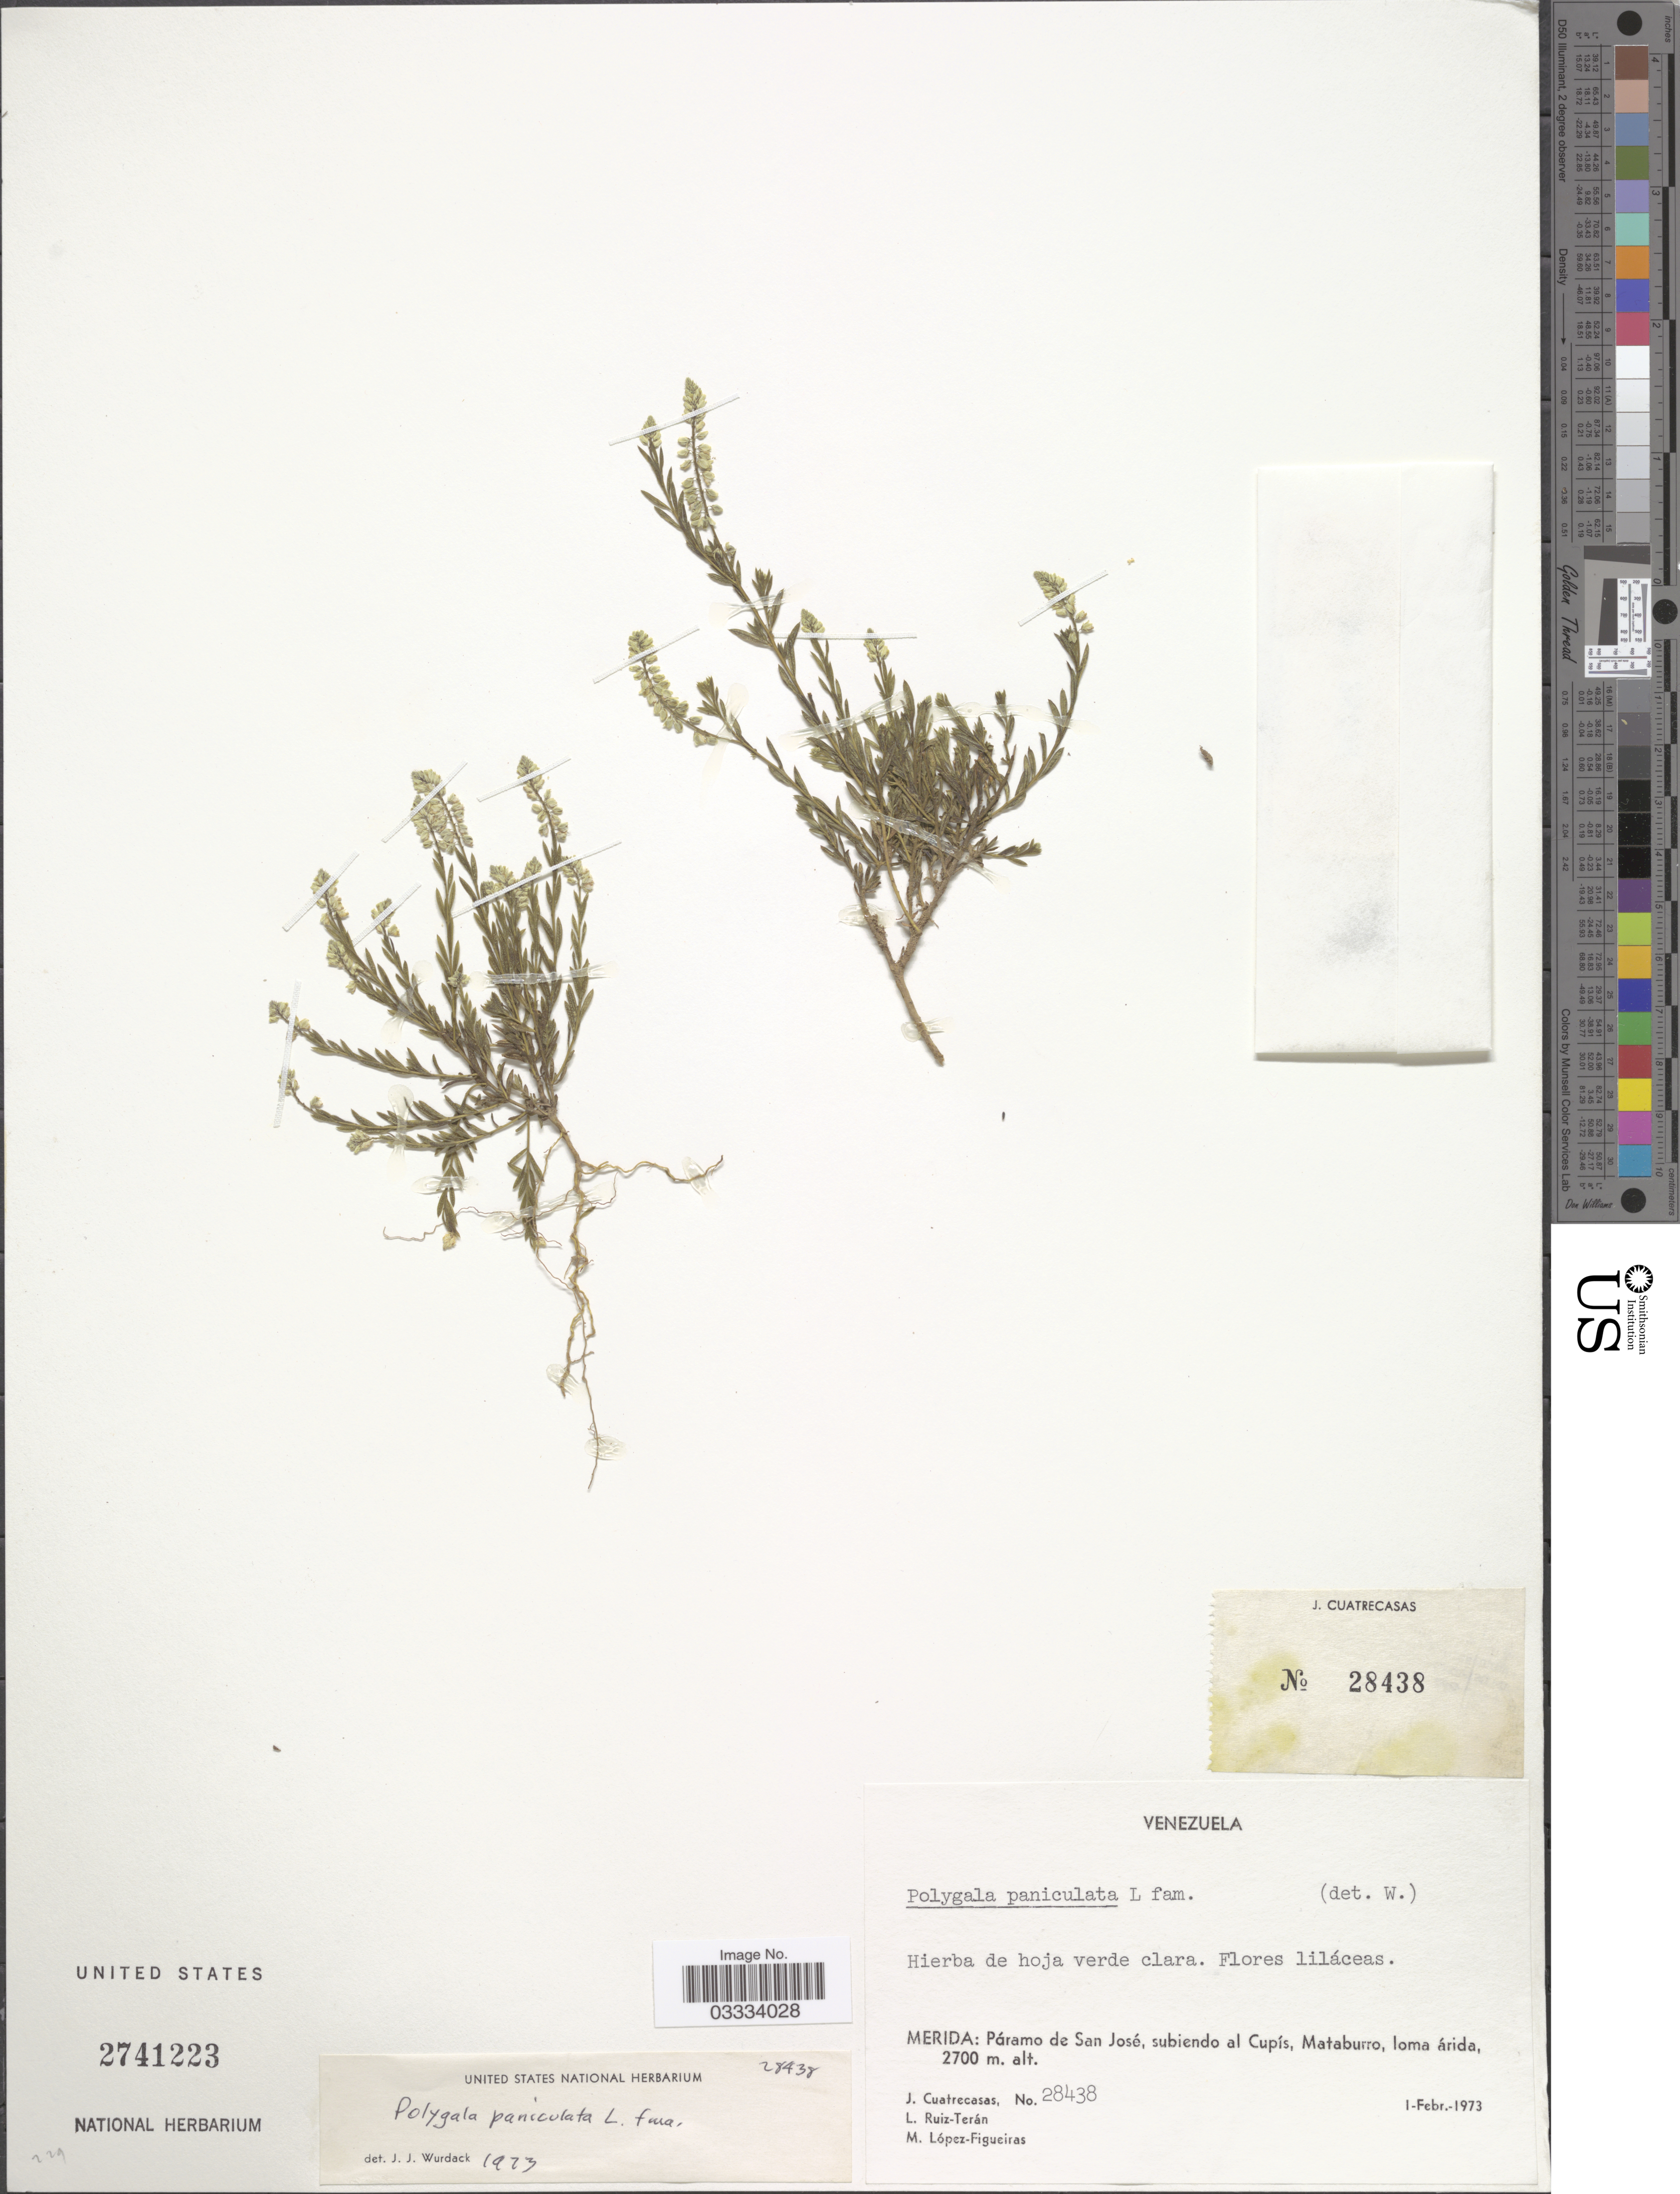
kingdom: Plantae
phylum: Tracheophyta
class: Magnoliopsida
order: Fabales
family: Polygalaceae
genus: Polygala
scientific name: Polygala paniculata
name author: L.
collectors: J. Cuatrecasas, L. E. Ruíz-Terán & M. López Figueiras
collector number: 28438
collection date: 1973-02-01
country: Venezuela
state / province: Mérida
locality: Páramo de San José, subiendo al Cupís, Mataburro, loma árida.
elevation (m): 2700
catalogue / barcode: US 2741223